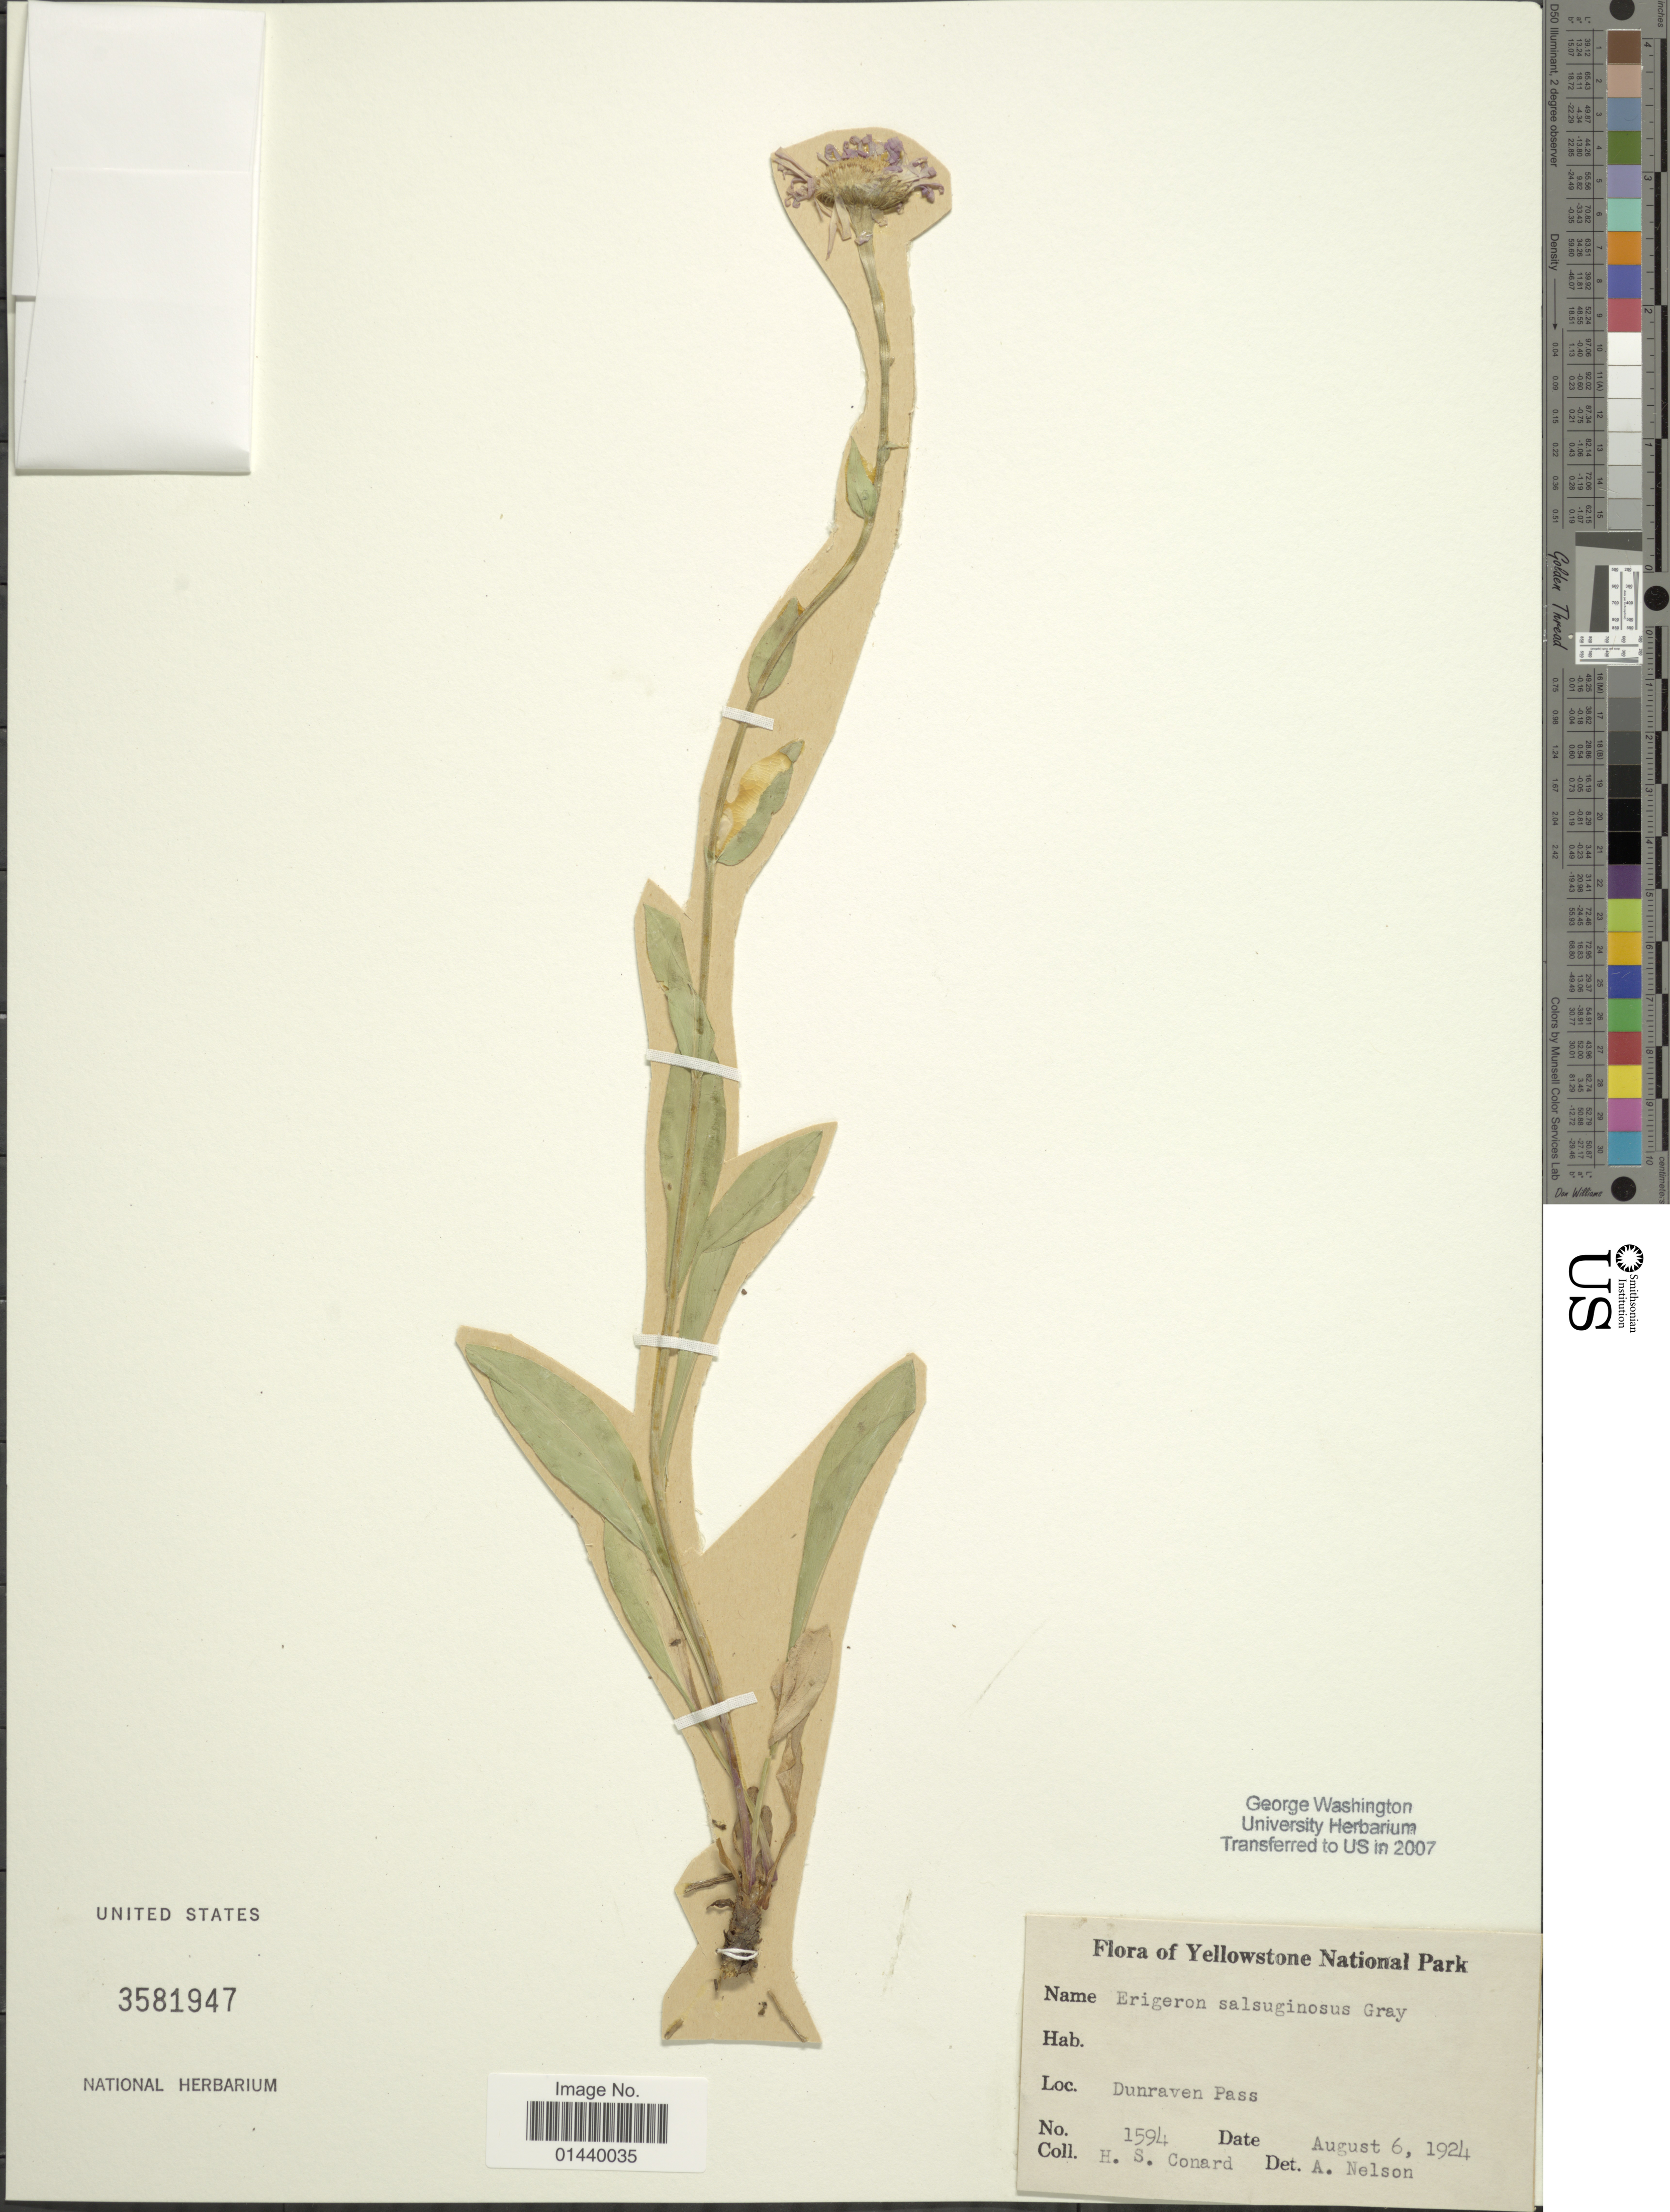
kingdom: Plantae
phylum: Tracheophyta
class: Magnoliopsida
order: Asterales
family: Asteraceae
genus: Erigeron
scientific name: Erigeron salsuginosus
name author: (Richardson ex R. Br.) A. Gray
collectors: H. S. Conard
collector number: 1594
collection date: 1924-08-06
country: United States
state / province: Wyoming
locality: Yellowstone National Park. Dunraven Pass.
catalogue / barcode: US 3581947